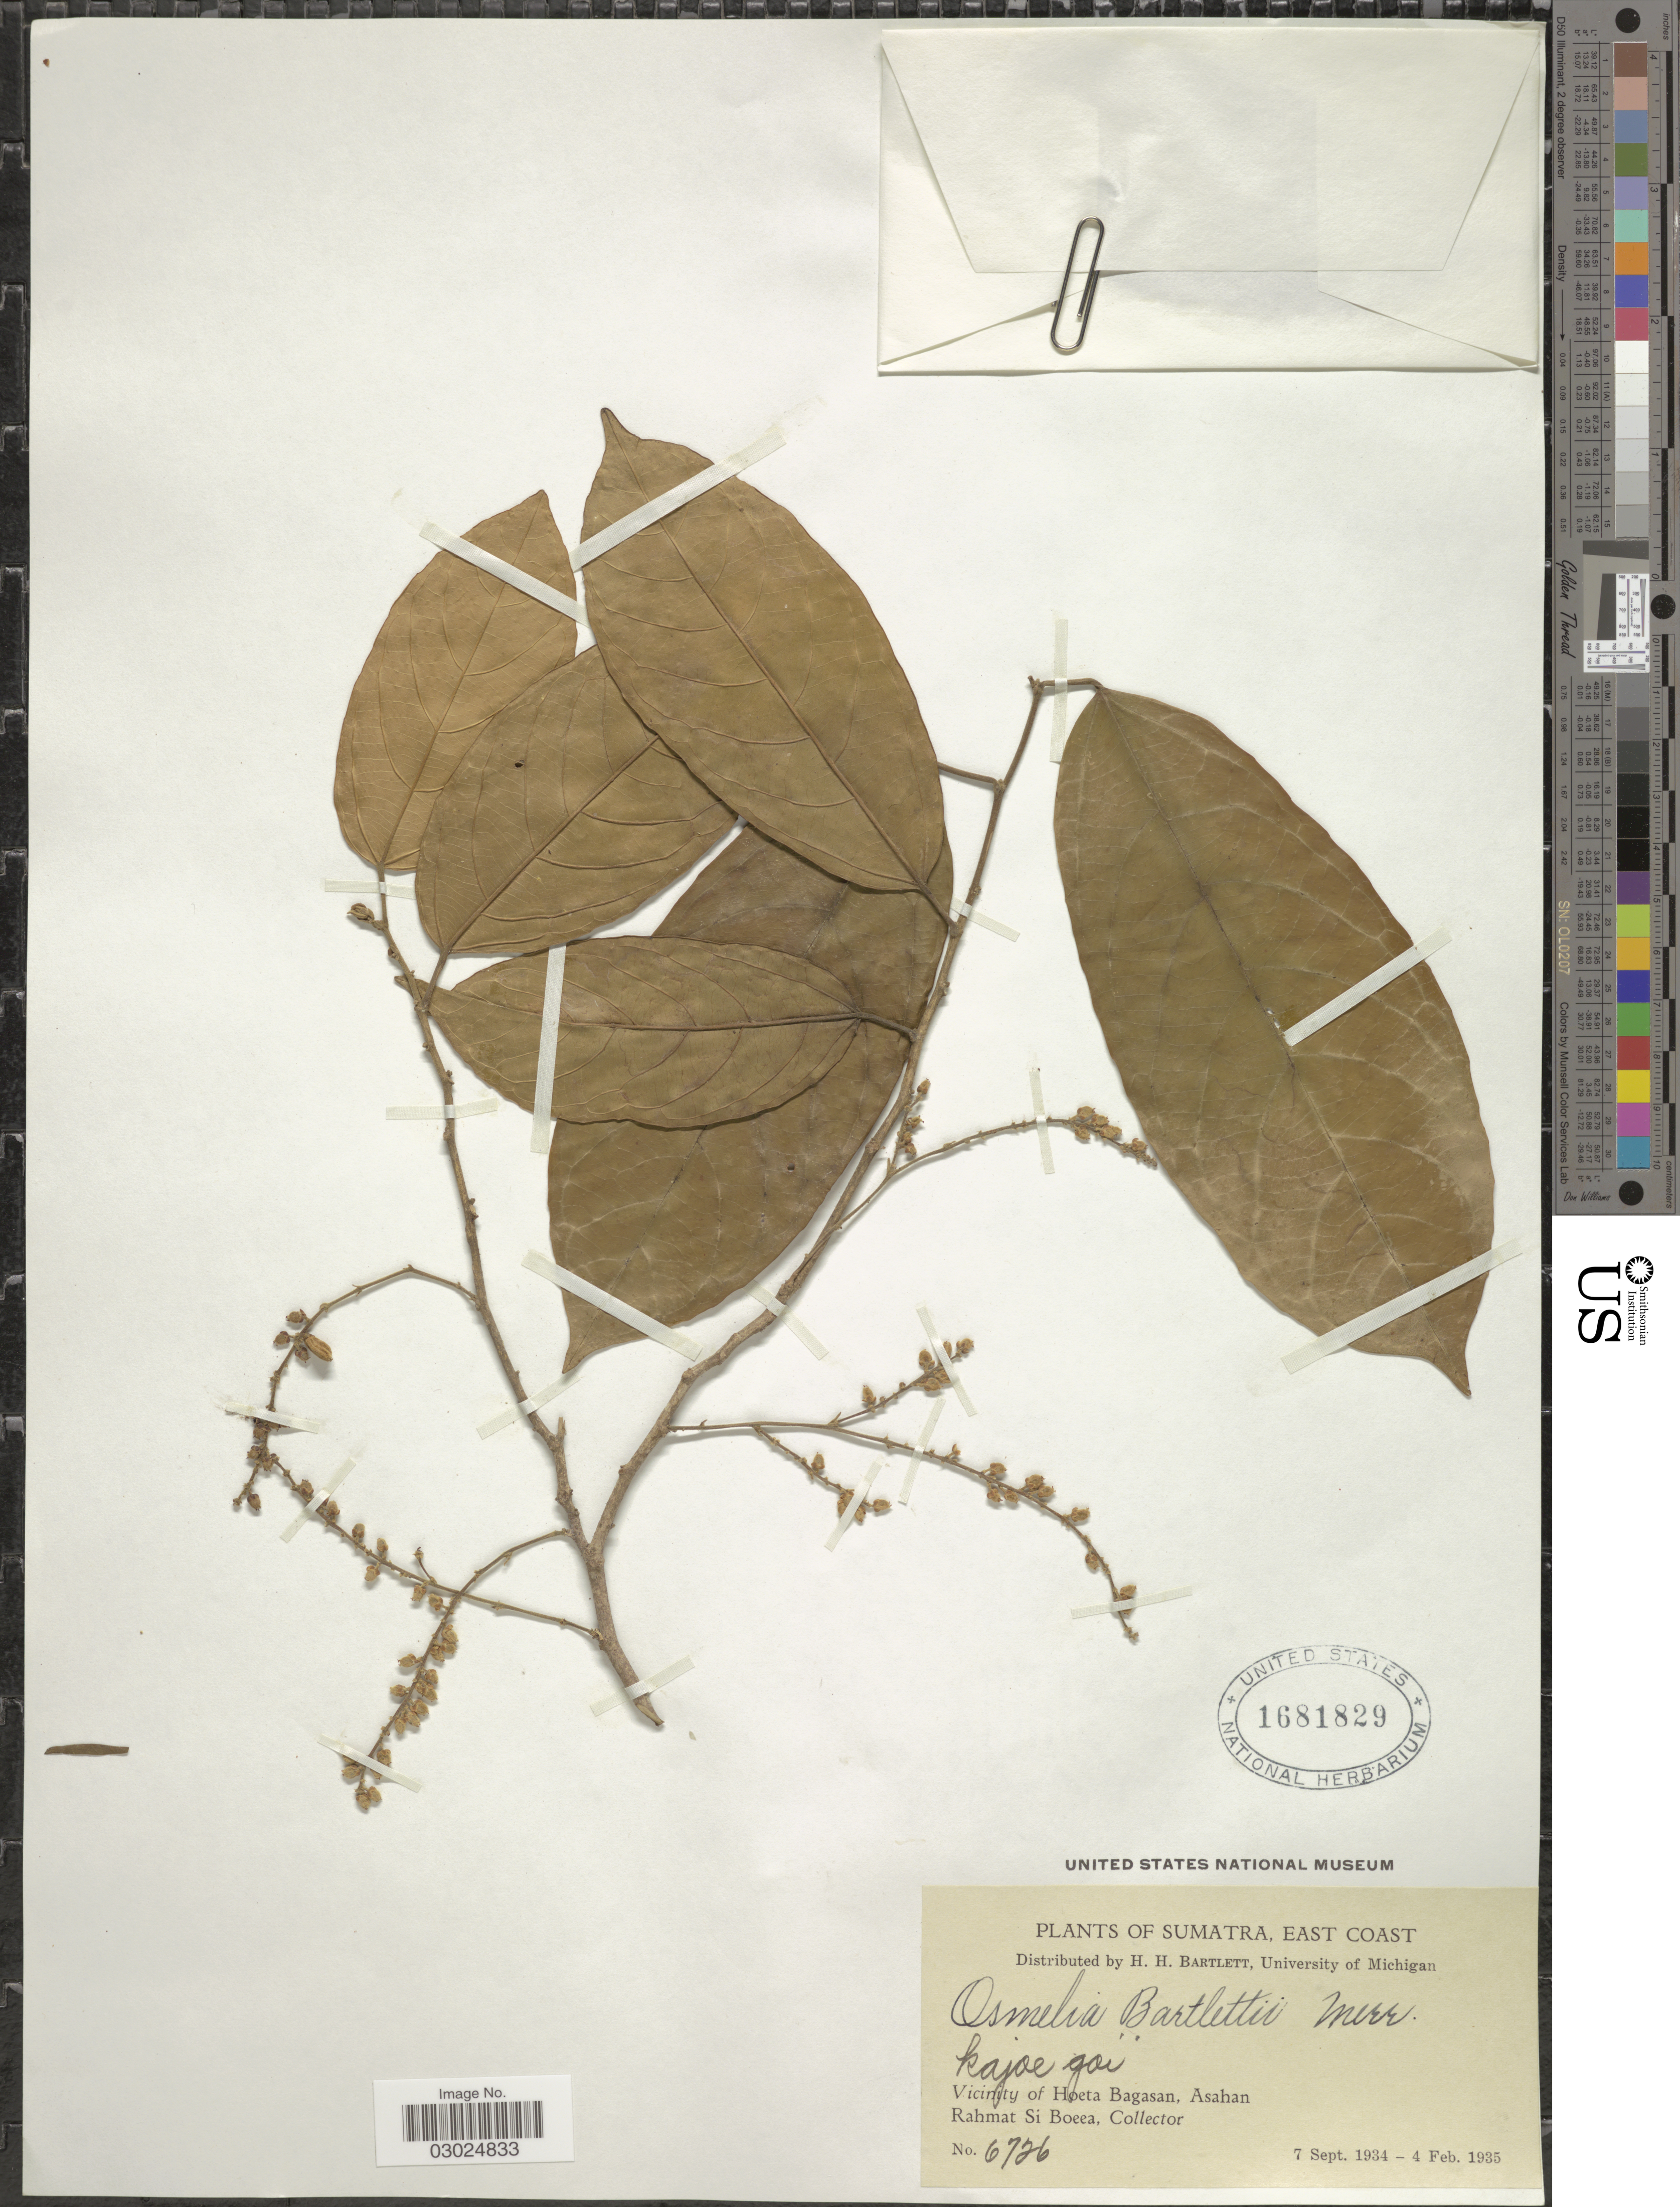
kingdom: Plantae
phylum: Tracheophyta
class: Magnoliopsida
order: Malpighiales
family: Salicaceae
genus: Osmelia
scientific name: Osmelia bartlettii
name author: Merr.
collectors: Rahmat Si Boeea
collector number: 6726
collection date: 1934-09-07/1935-02-04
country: Indonesia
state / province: Sumatra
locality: East Coast, Vicinity of Hoeta Bagasan, Asahan.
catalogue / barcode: US 1681829